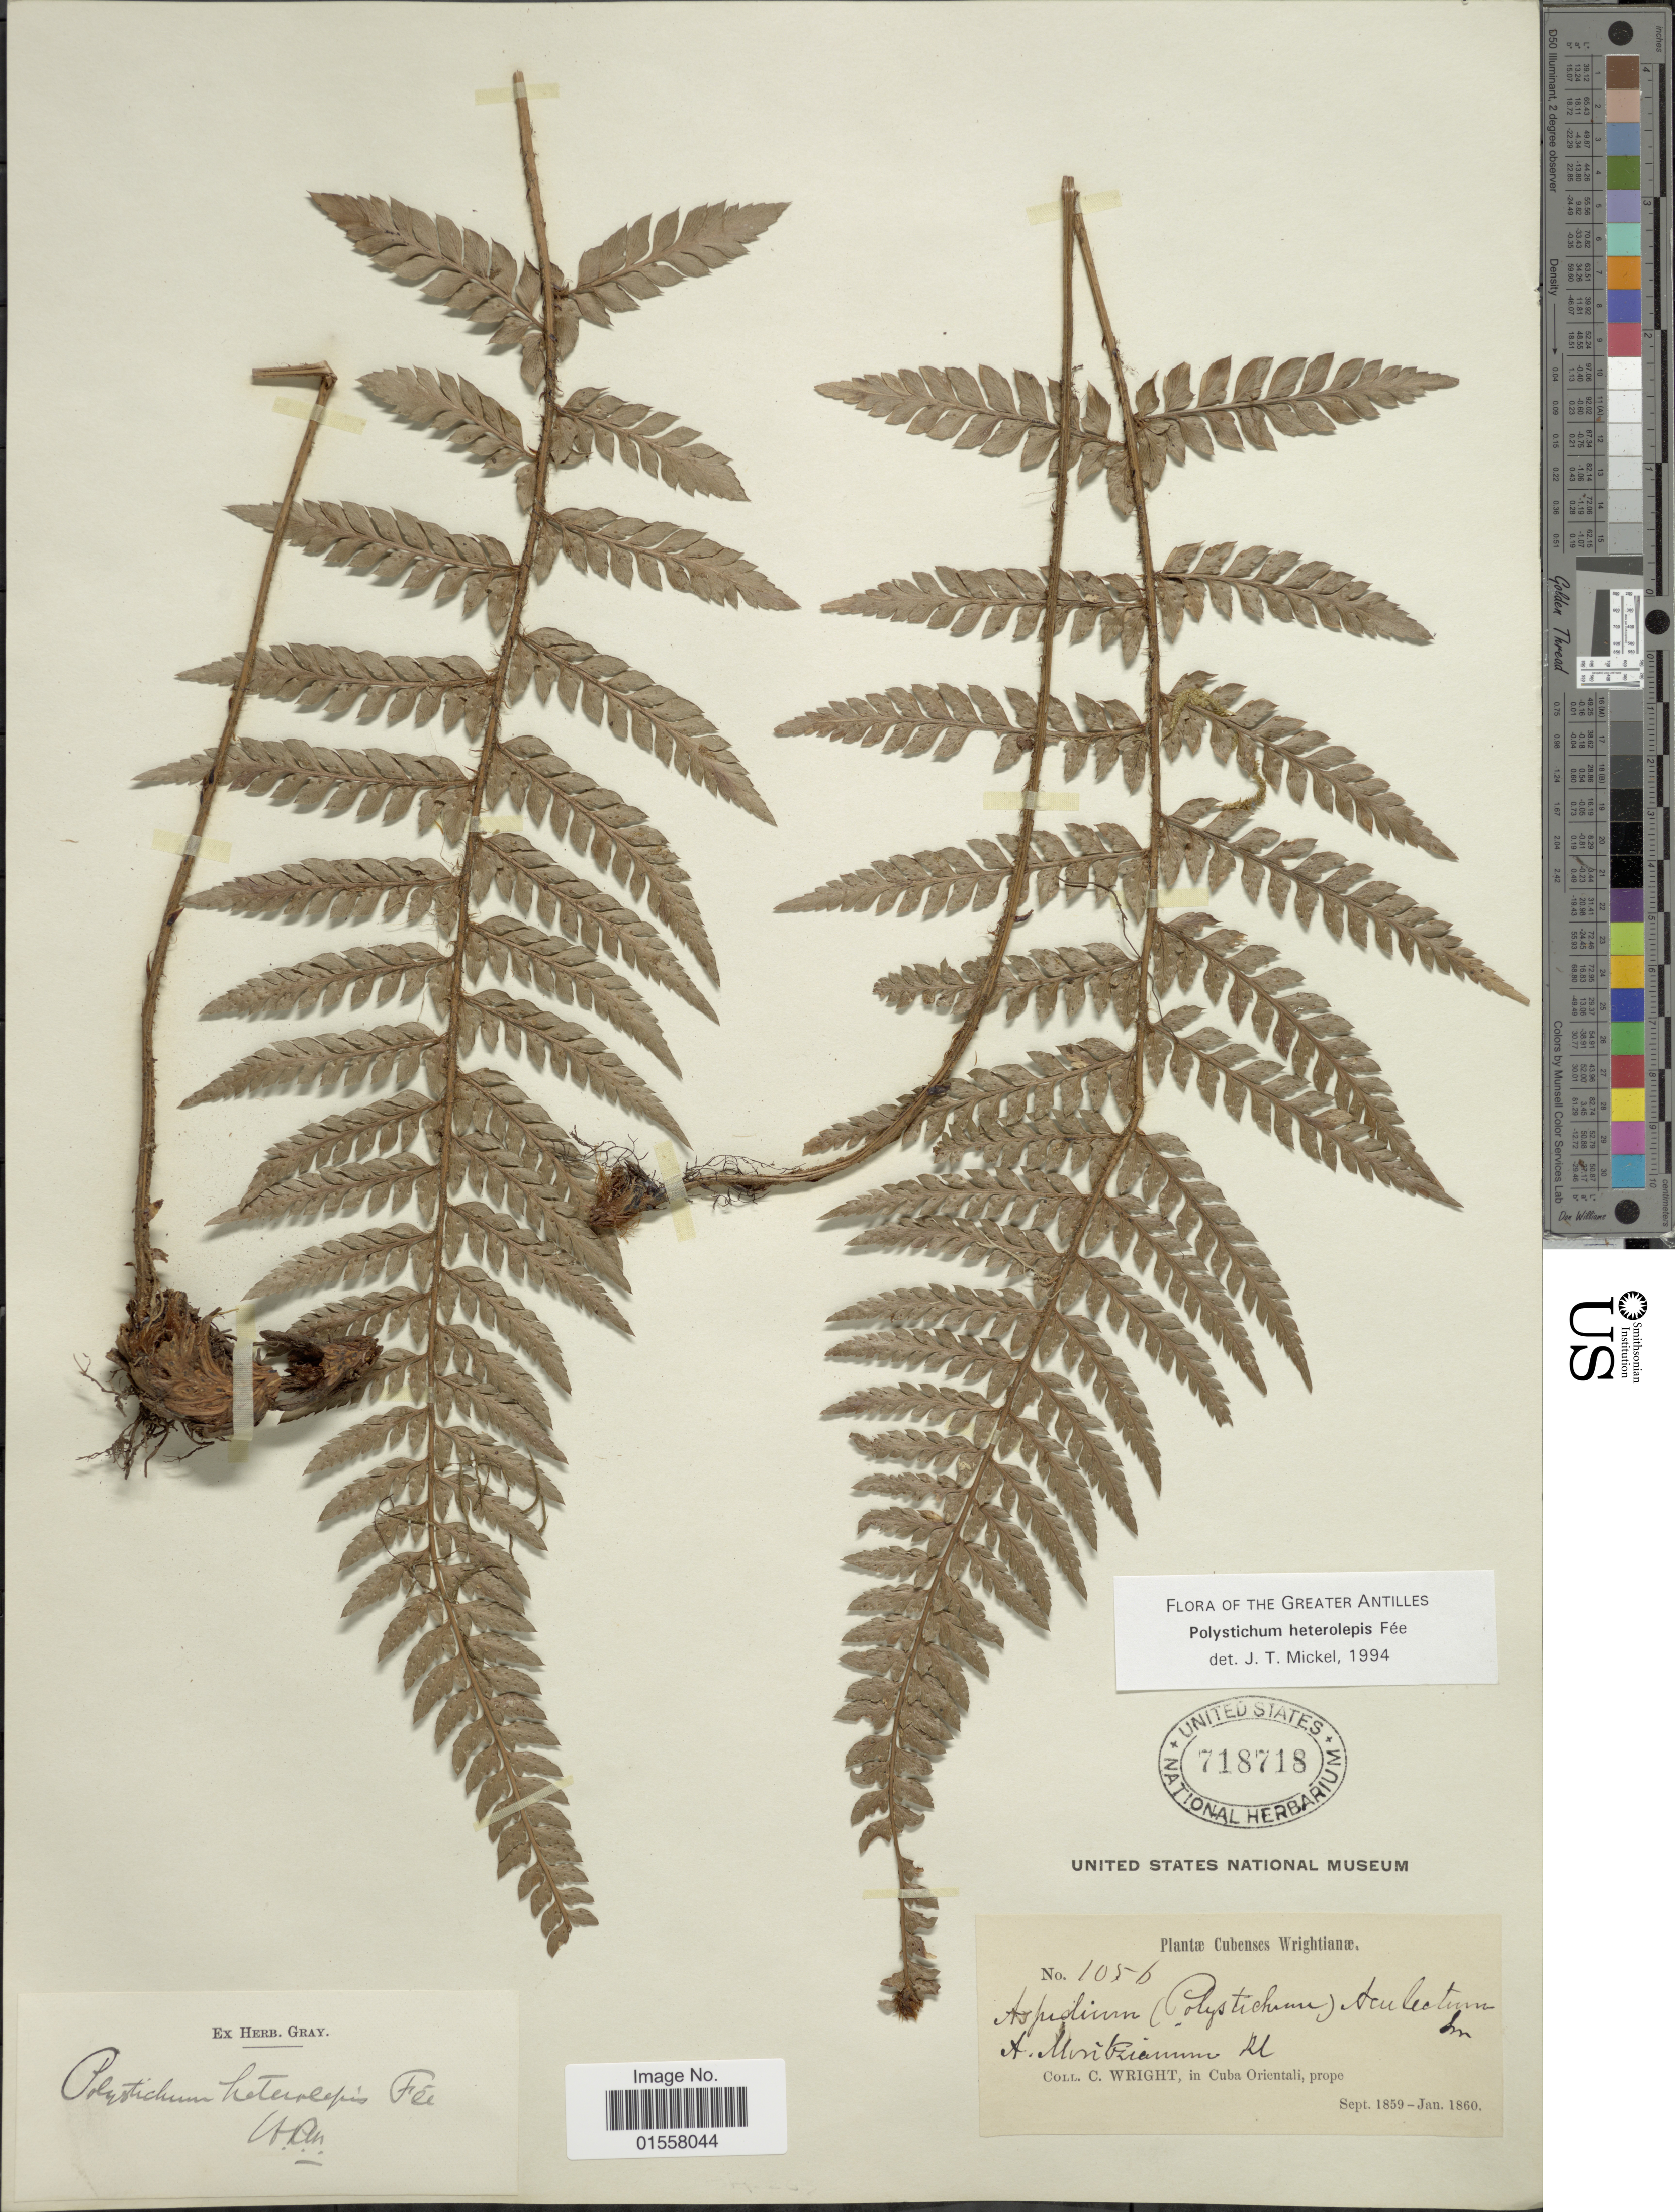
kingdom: Plantae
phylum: Tracheophyta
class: Polypodiopsida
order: Polypodiales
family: Dryopteridaceae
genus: Polystichum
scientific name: Polystichum heterolepis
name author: Fée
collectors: C. Wright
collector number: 1056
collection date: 1859-09/1860-01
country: Cuba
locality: Cubenses, Cuba Orientali, prope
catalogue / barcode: US 718718